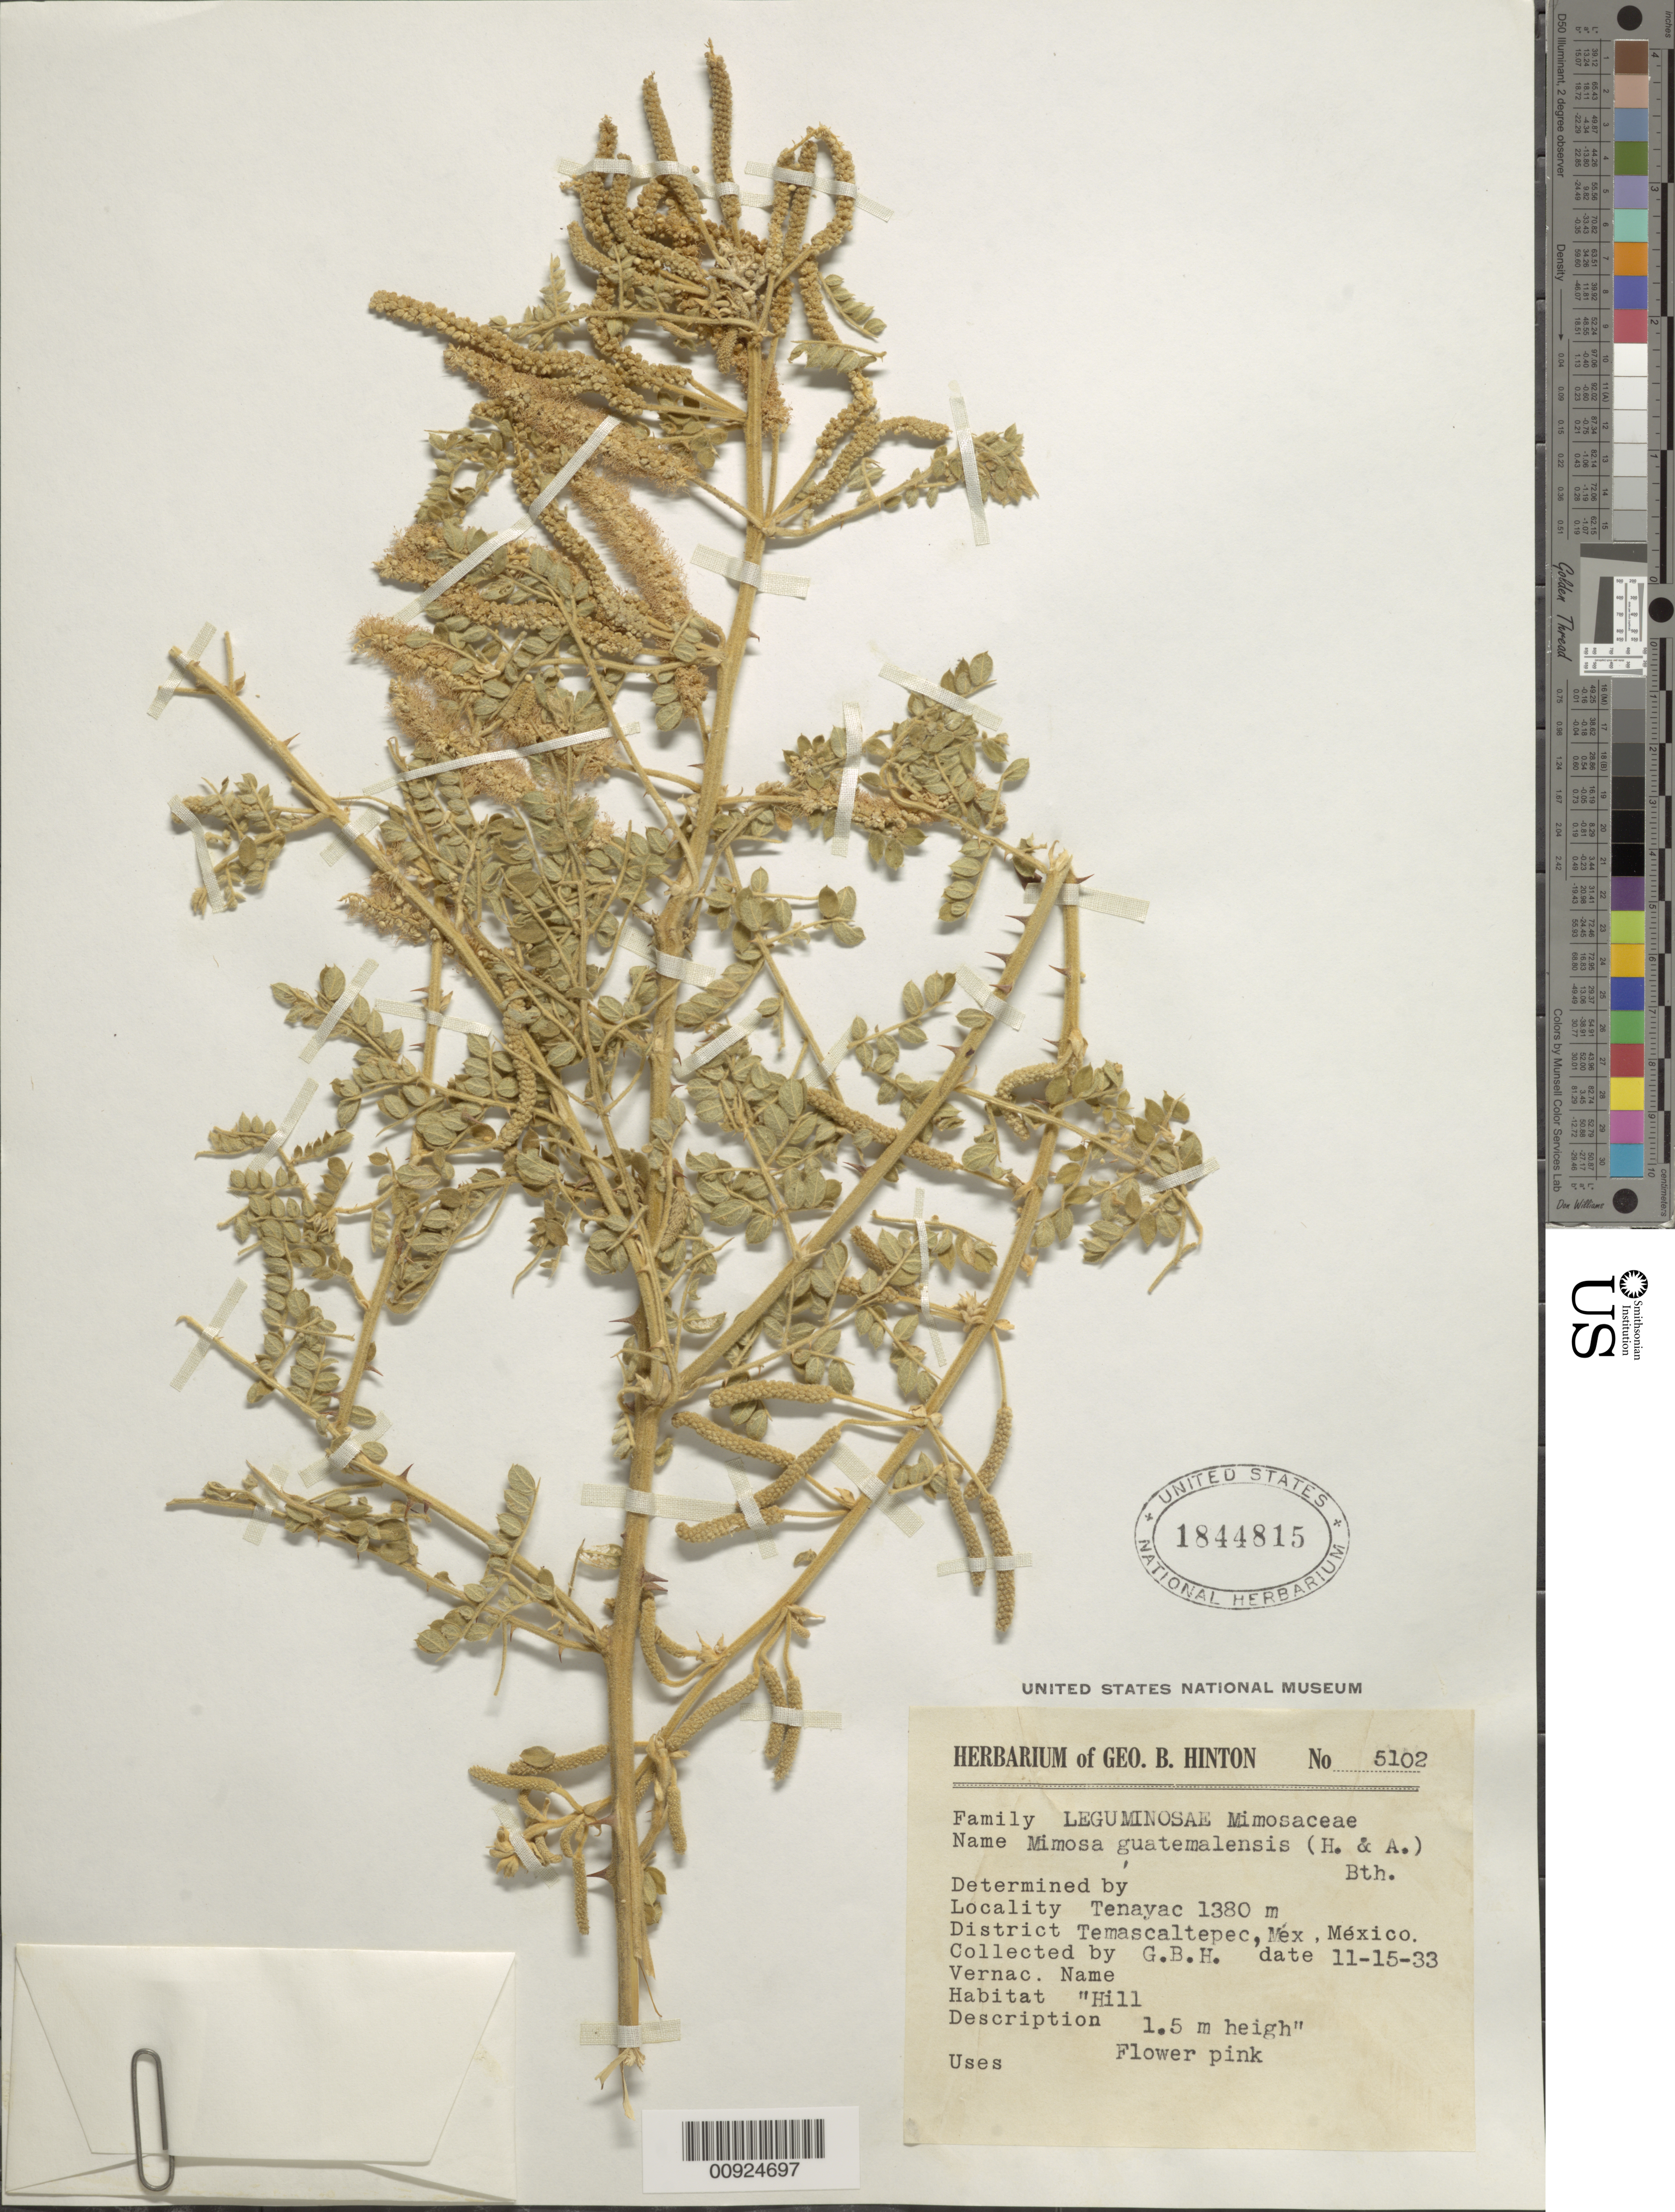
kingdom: Plantae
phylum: Tracheophyta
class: Magnoliopsida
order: Fabales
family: Fabaceae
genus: Mimosa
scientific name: Mimosa guatemalensis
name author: (Hook.) Benth.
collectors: G. B. Hinton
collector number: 5102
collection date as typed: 15 Nov 1933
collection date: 1933-11-15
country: Mexico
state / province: México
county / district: Temascaltepec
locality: Tenayac, District Temascaltepec, State of Mexico.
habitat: Hill.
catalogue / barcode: US 1844815